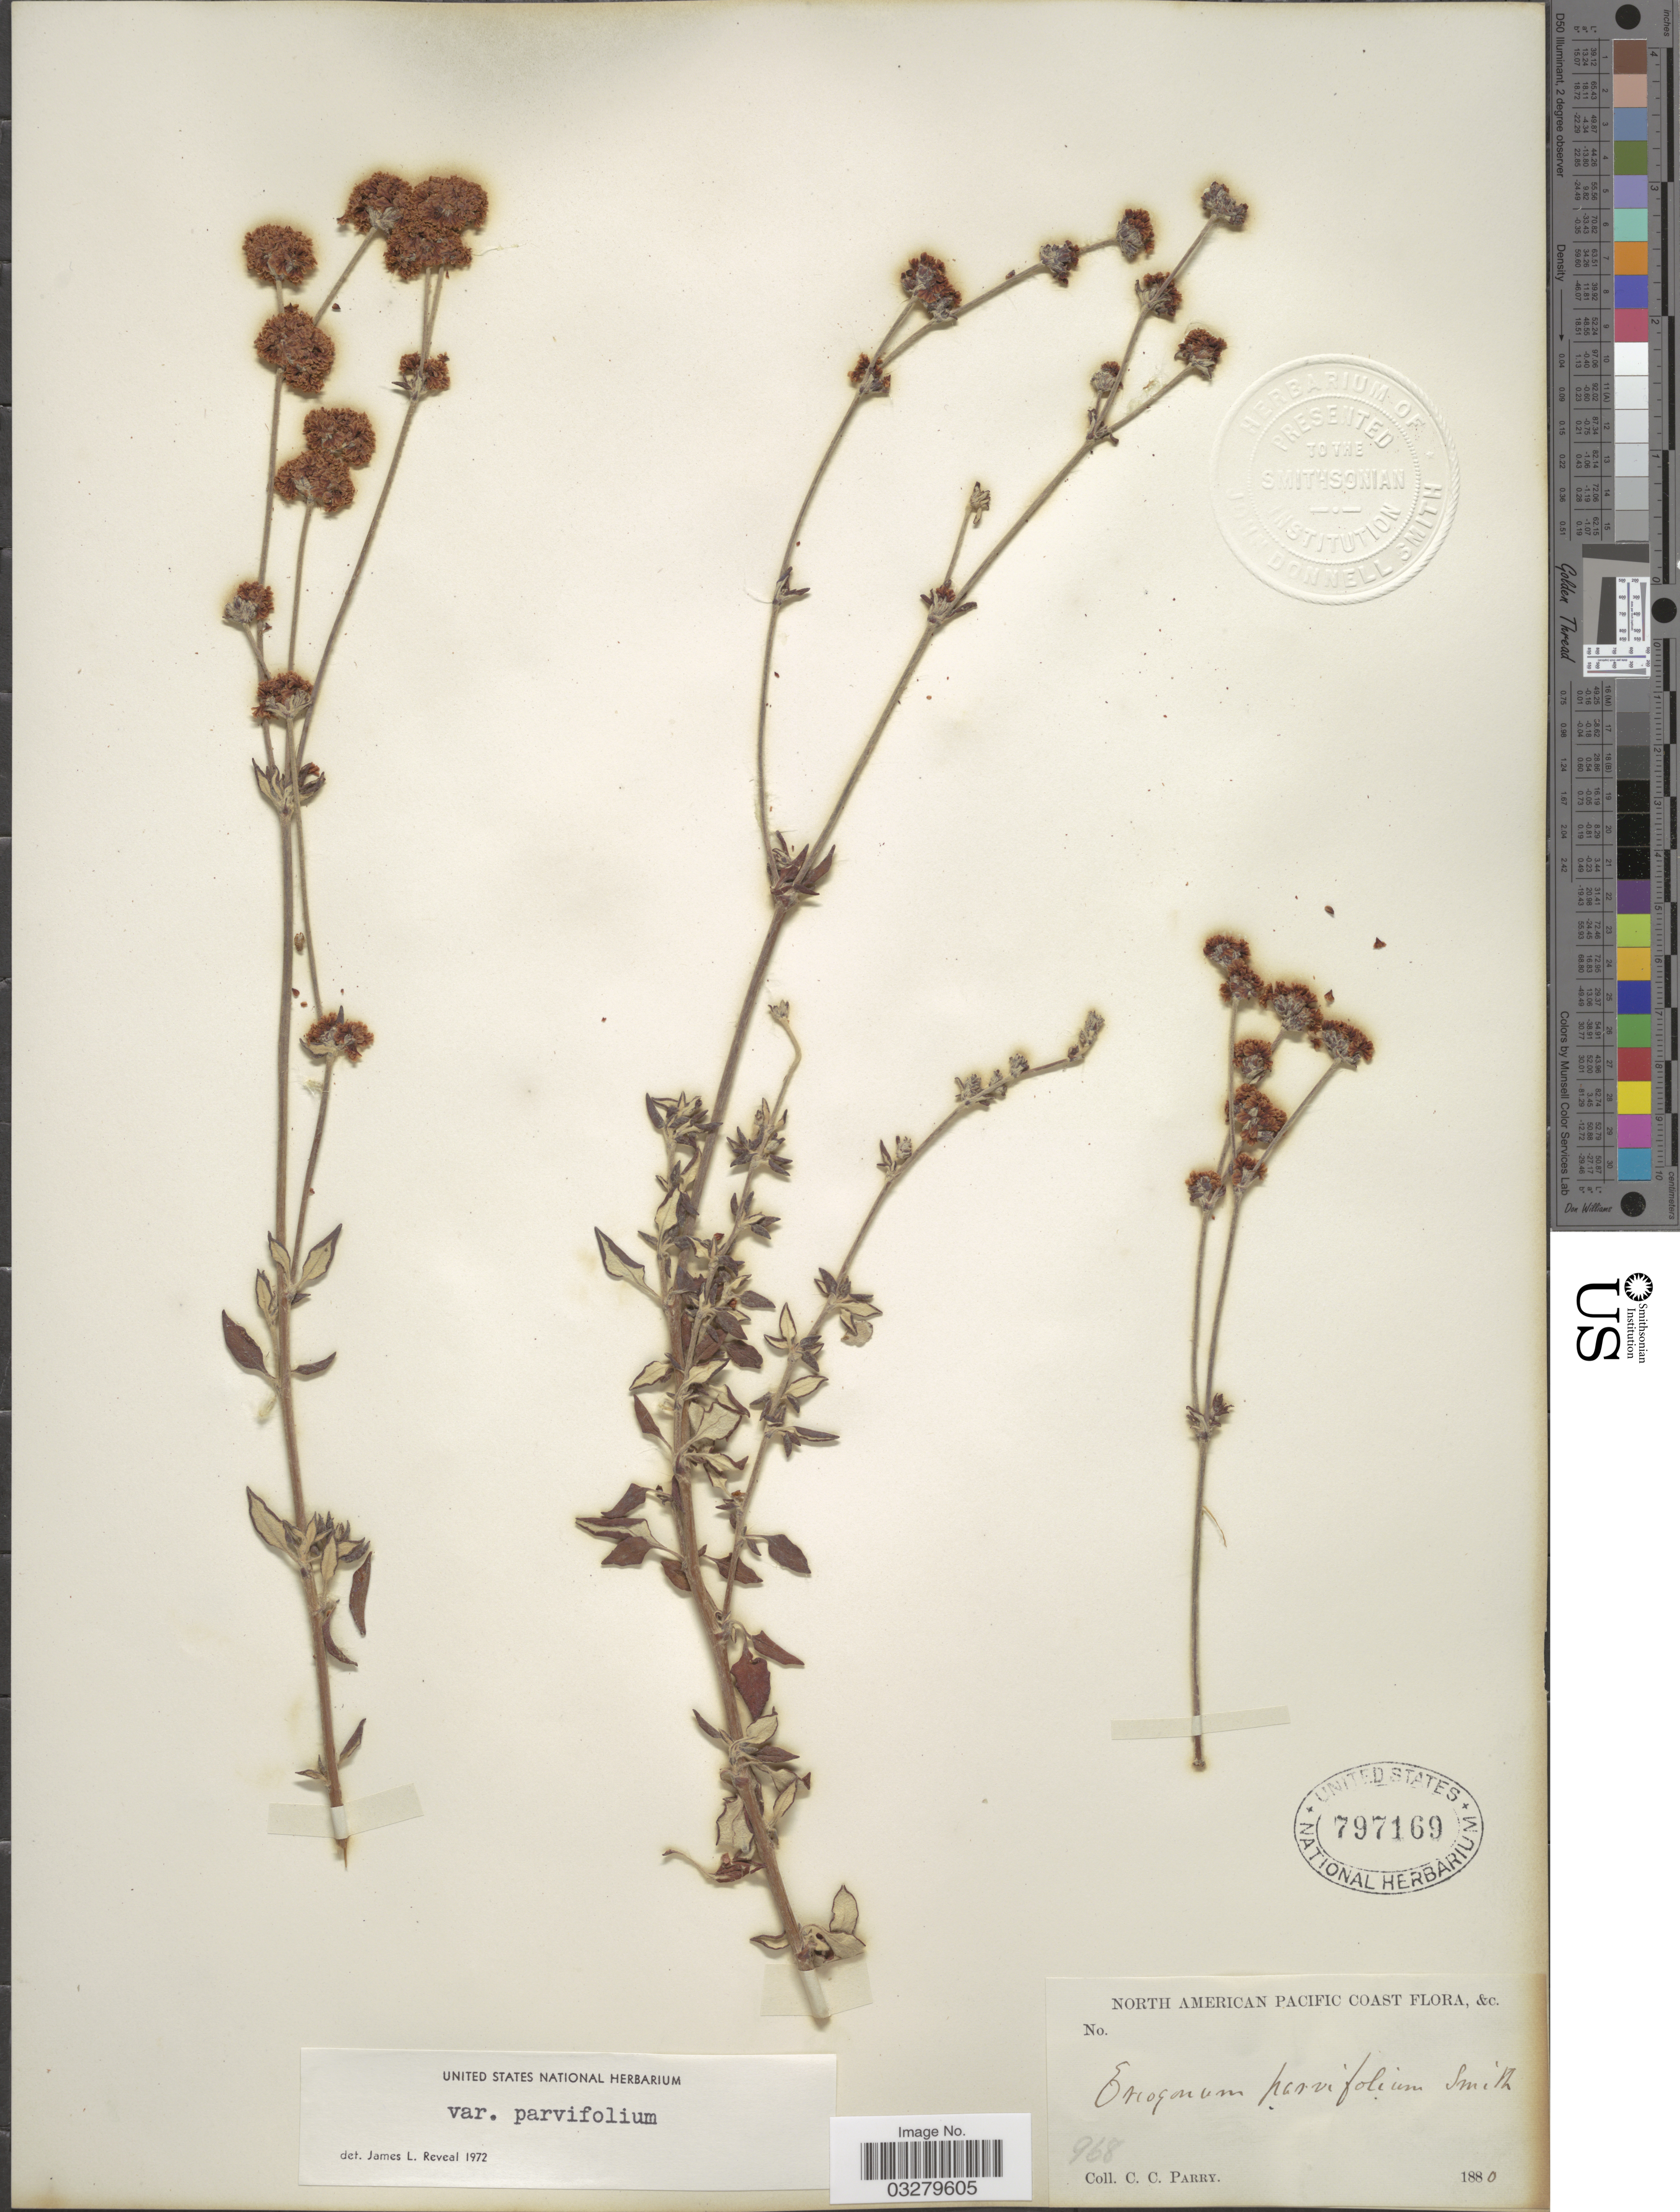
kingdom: Plantae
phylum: Tracheophyta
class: Magnoliopsida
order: Caryophyllales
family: Polygonaceae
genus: Eriogonum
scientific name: Eriogonum parvifolium var. parvifolium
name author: Sm.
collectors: C. C. Parry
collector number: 968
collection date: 1880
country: United States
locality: North American Pacific Coast.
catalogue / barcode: US 797169